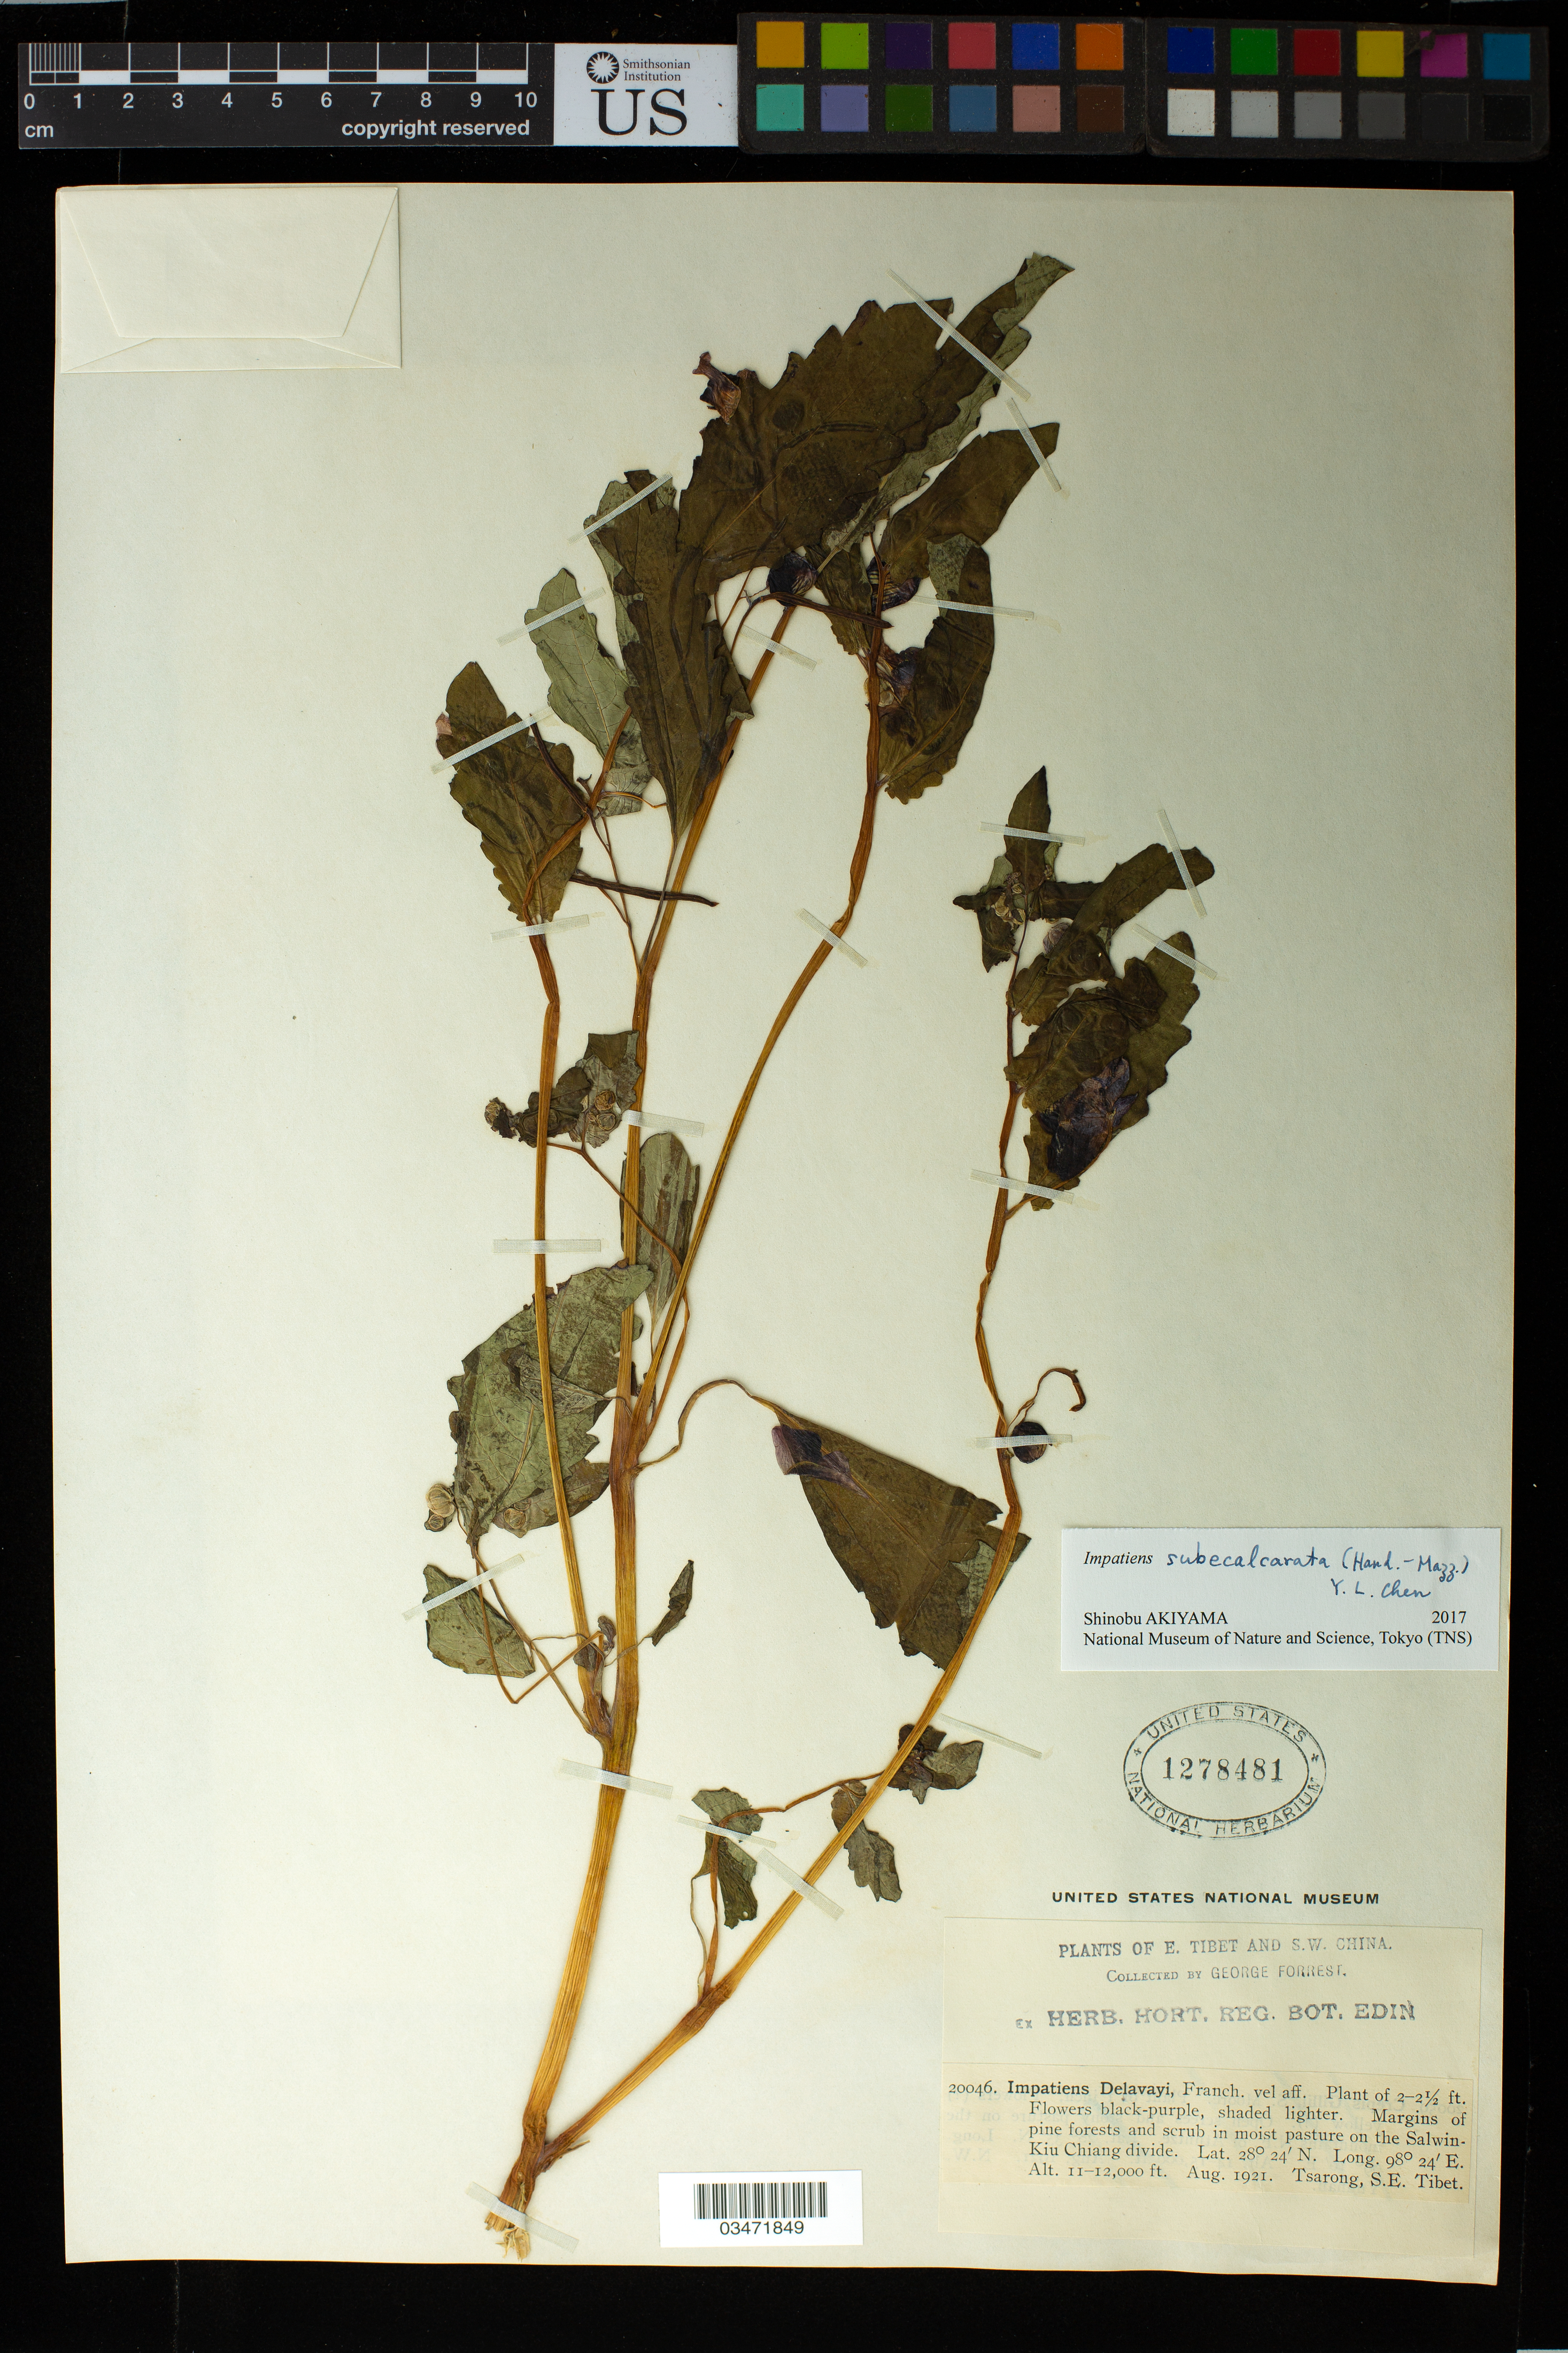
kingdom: Plantae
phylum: Tracheophyta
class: Magnoliopsida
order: Ericales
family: Balsaminaceae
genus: Impatiens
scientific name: Impatiens subecalcarata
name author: (Hand.-Mazz.) Y.L. Chen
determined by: Akiyama, Shinobu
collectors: G. Forrest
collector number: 20046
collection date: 1921-08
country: China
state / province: Xizang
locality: Tsarong. Salwin-Kui Chiang divide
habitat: Margins of pine forests and scrub in moist pasture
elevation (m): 3353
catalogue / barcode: US 1278481